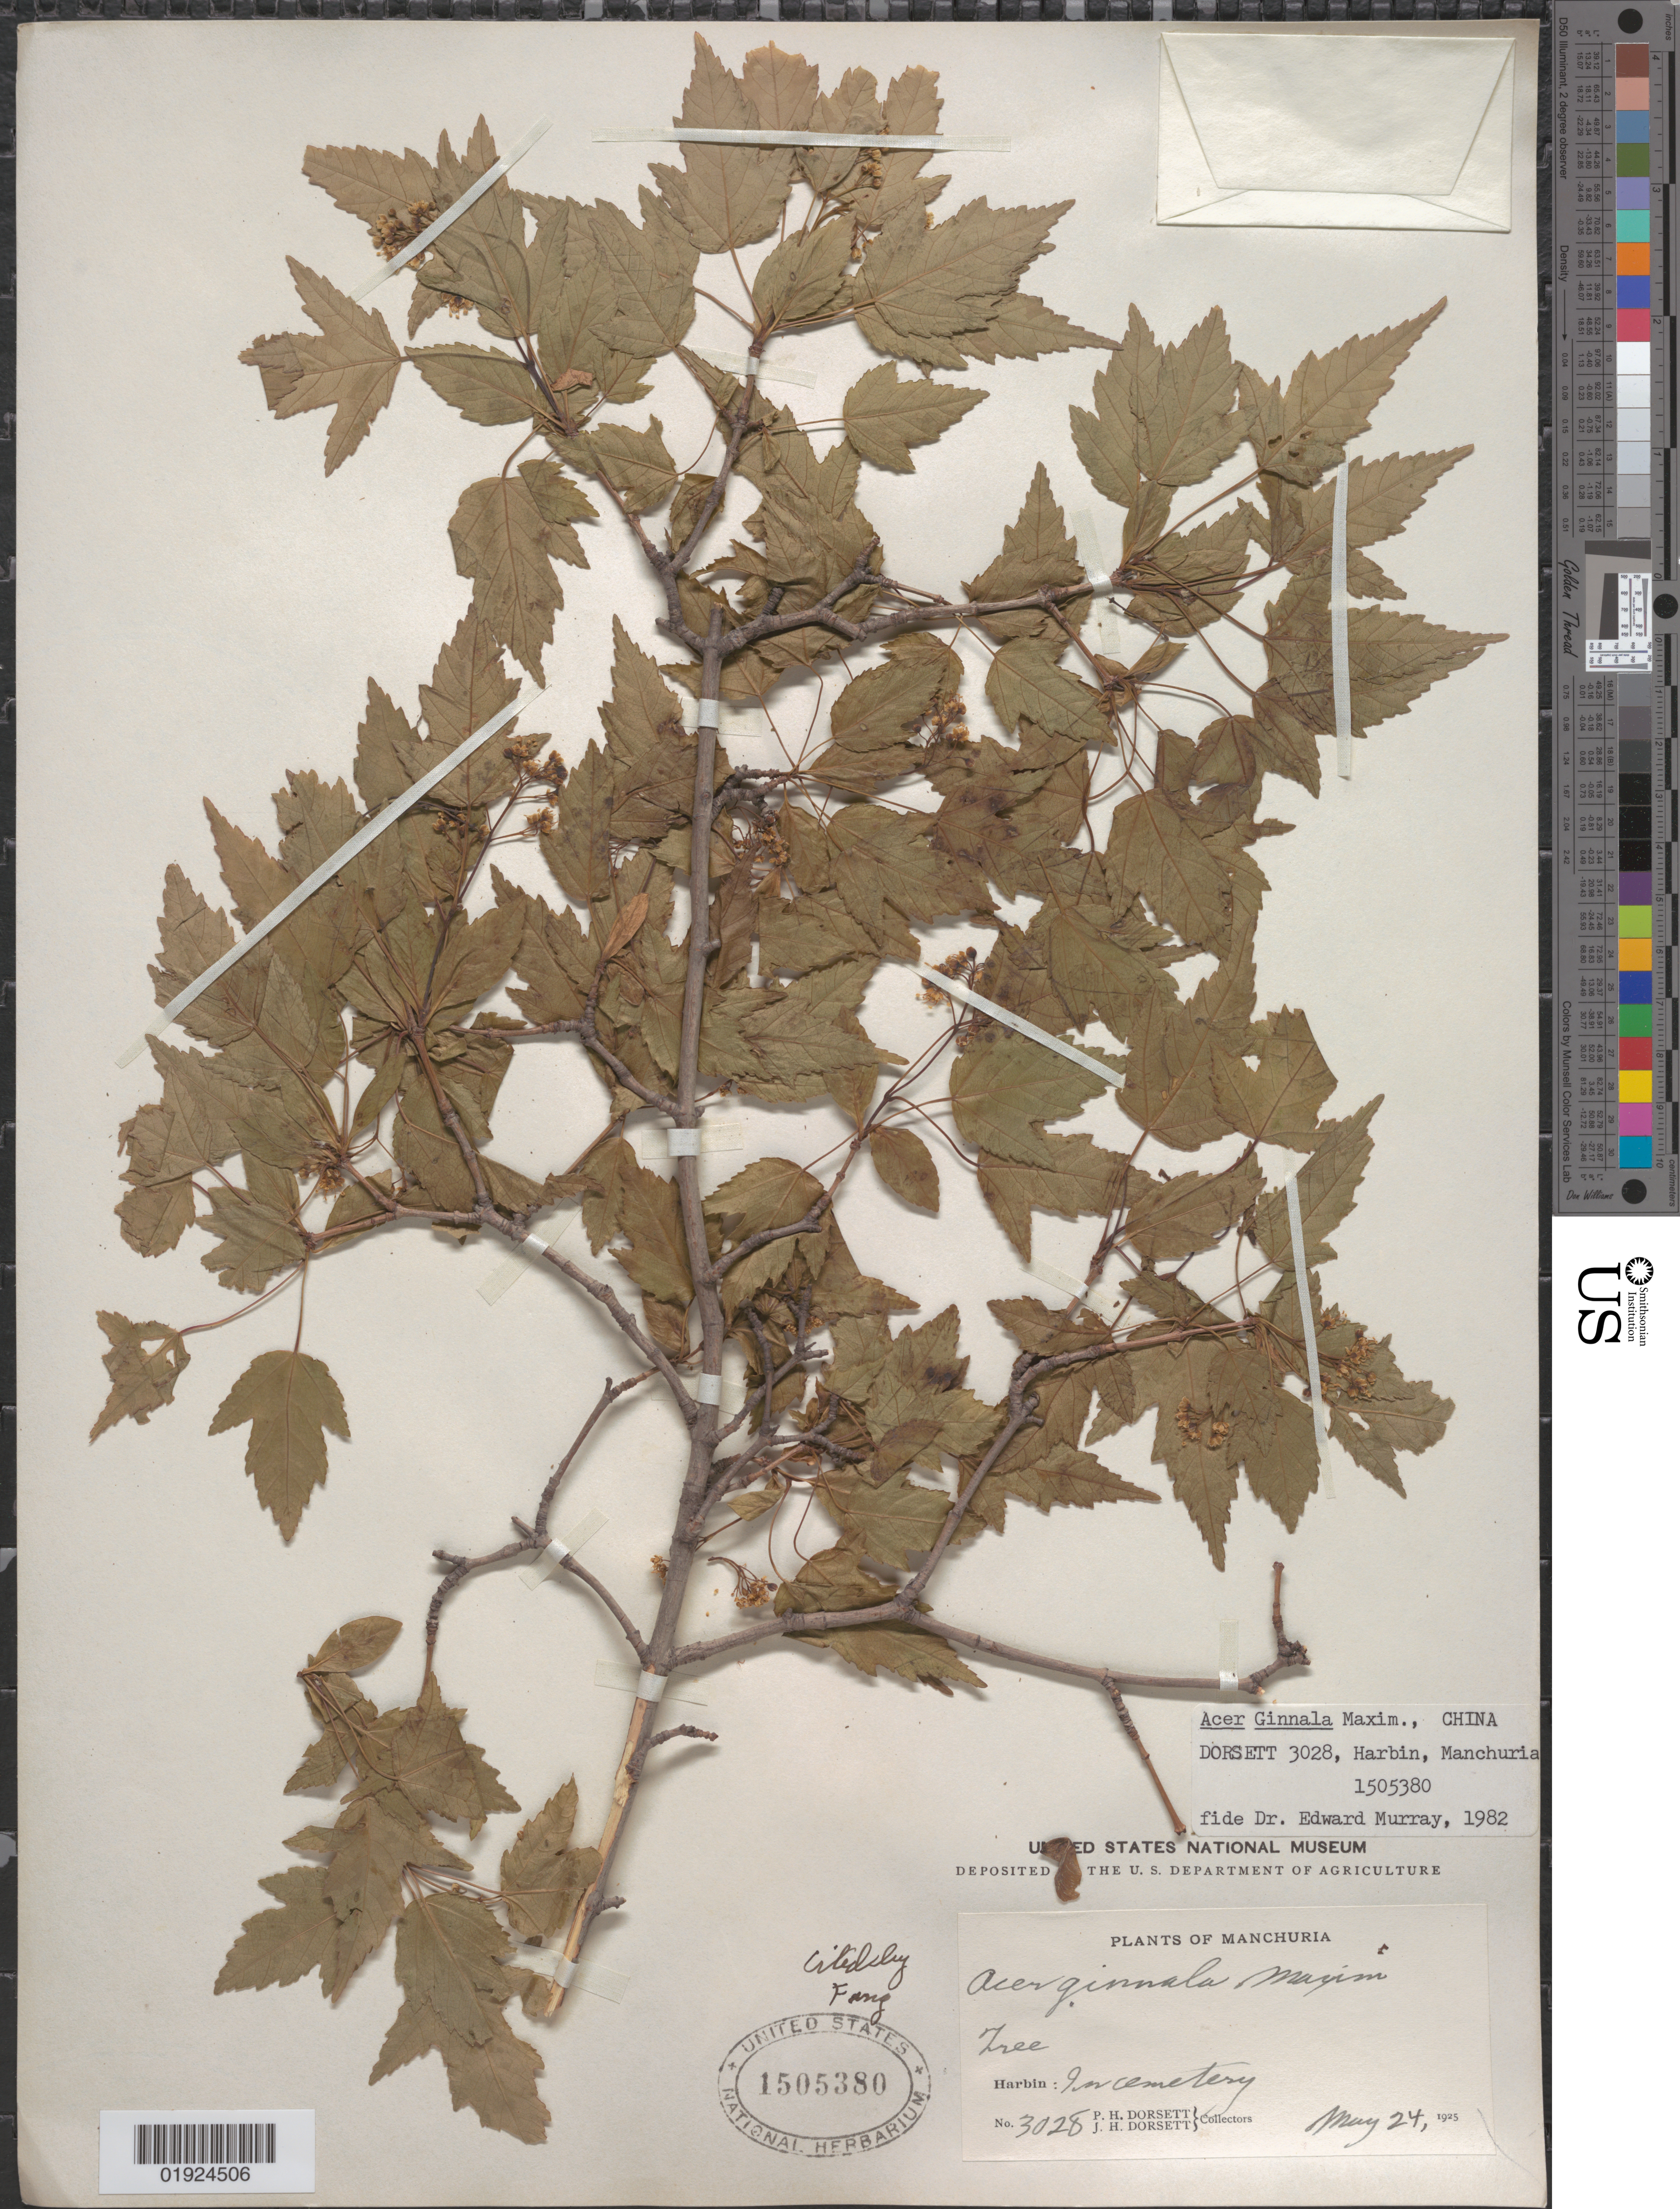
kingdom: Plantae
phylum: Tracheophyta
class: Magnoliopsida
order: Sapindales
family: Sapindaceae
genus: Acer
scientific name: Acer ginnala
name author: Maxim.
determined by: Murray, Edward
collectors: P. H. Dorsett & J. Dorsett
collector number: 3028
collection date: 1925-05-24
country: China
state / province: Manchuria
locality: Harbin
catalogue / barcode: US 1505380